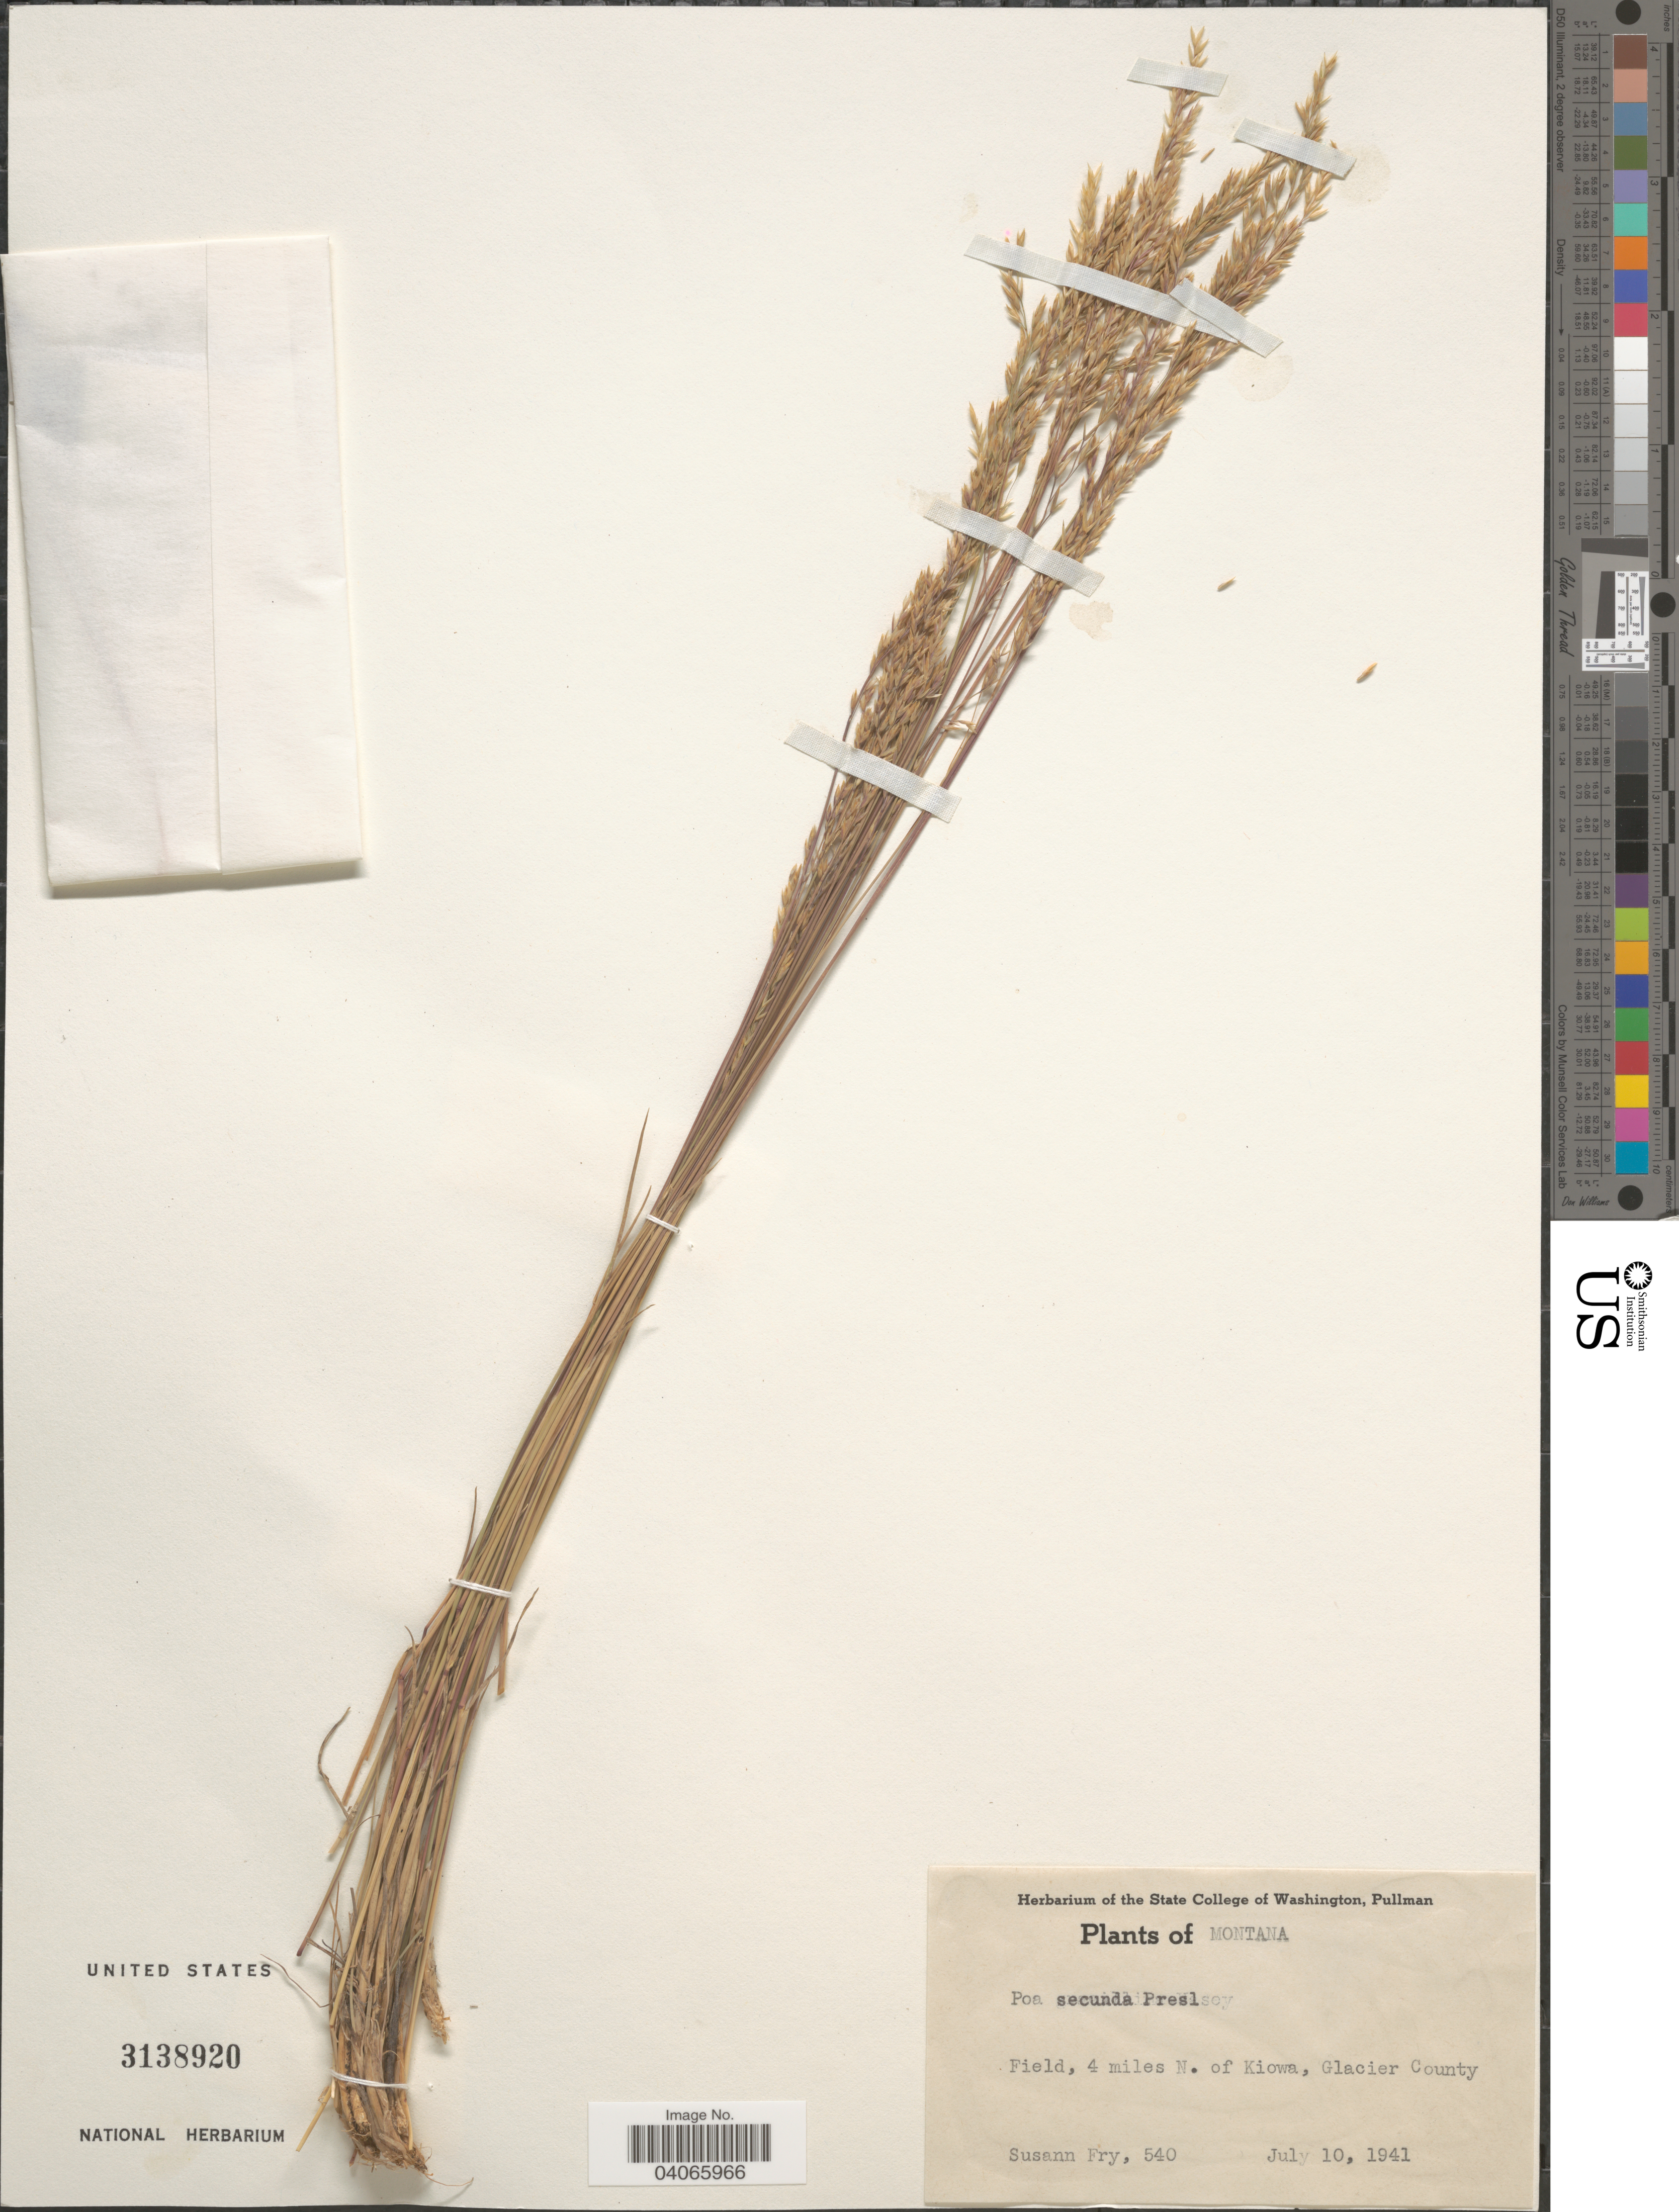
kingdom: Plantae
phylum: Tracheophyta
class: Liliopsida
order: Poales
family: Poaceae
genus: Poa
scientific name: Poa secunda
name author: J. Presl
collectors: S. Fry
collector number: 540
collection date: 1941-07-10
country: United States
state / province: Montana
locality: Field, 4 miles N. of Kiowa, Glacier County.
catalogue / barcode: US 3138920